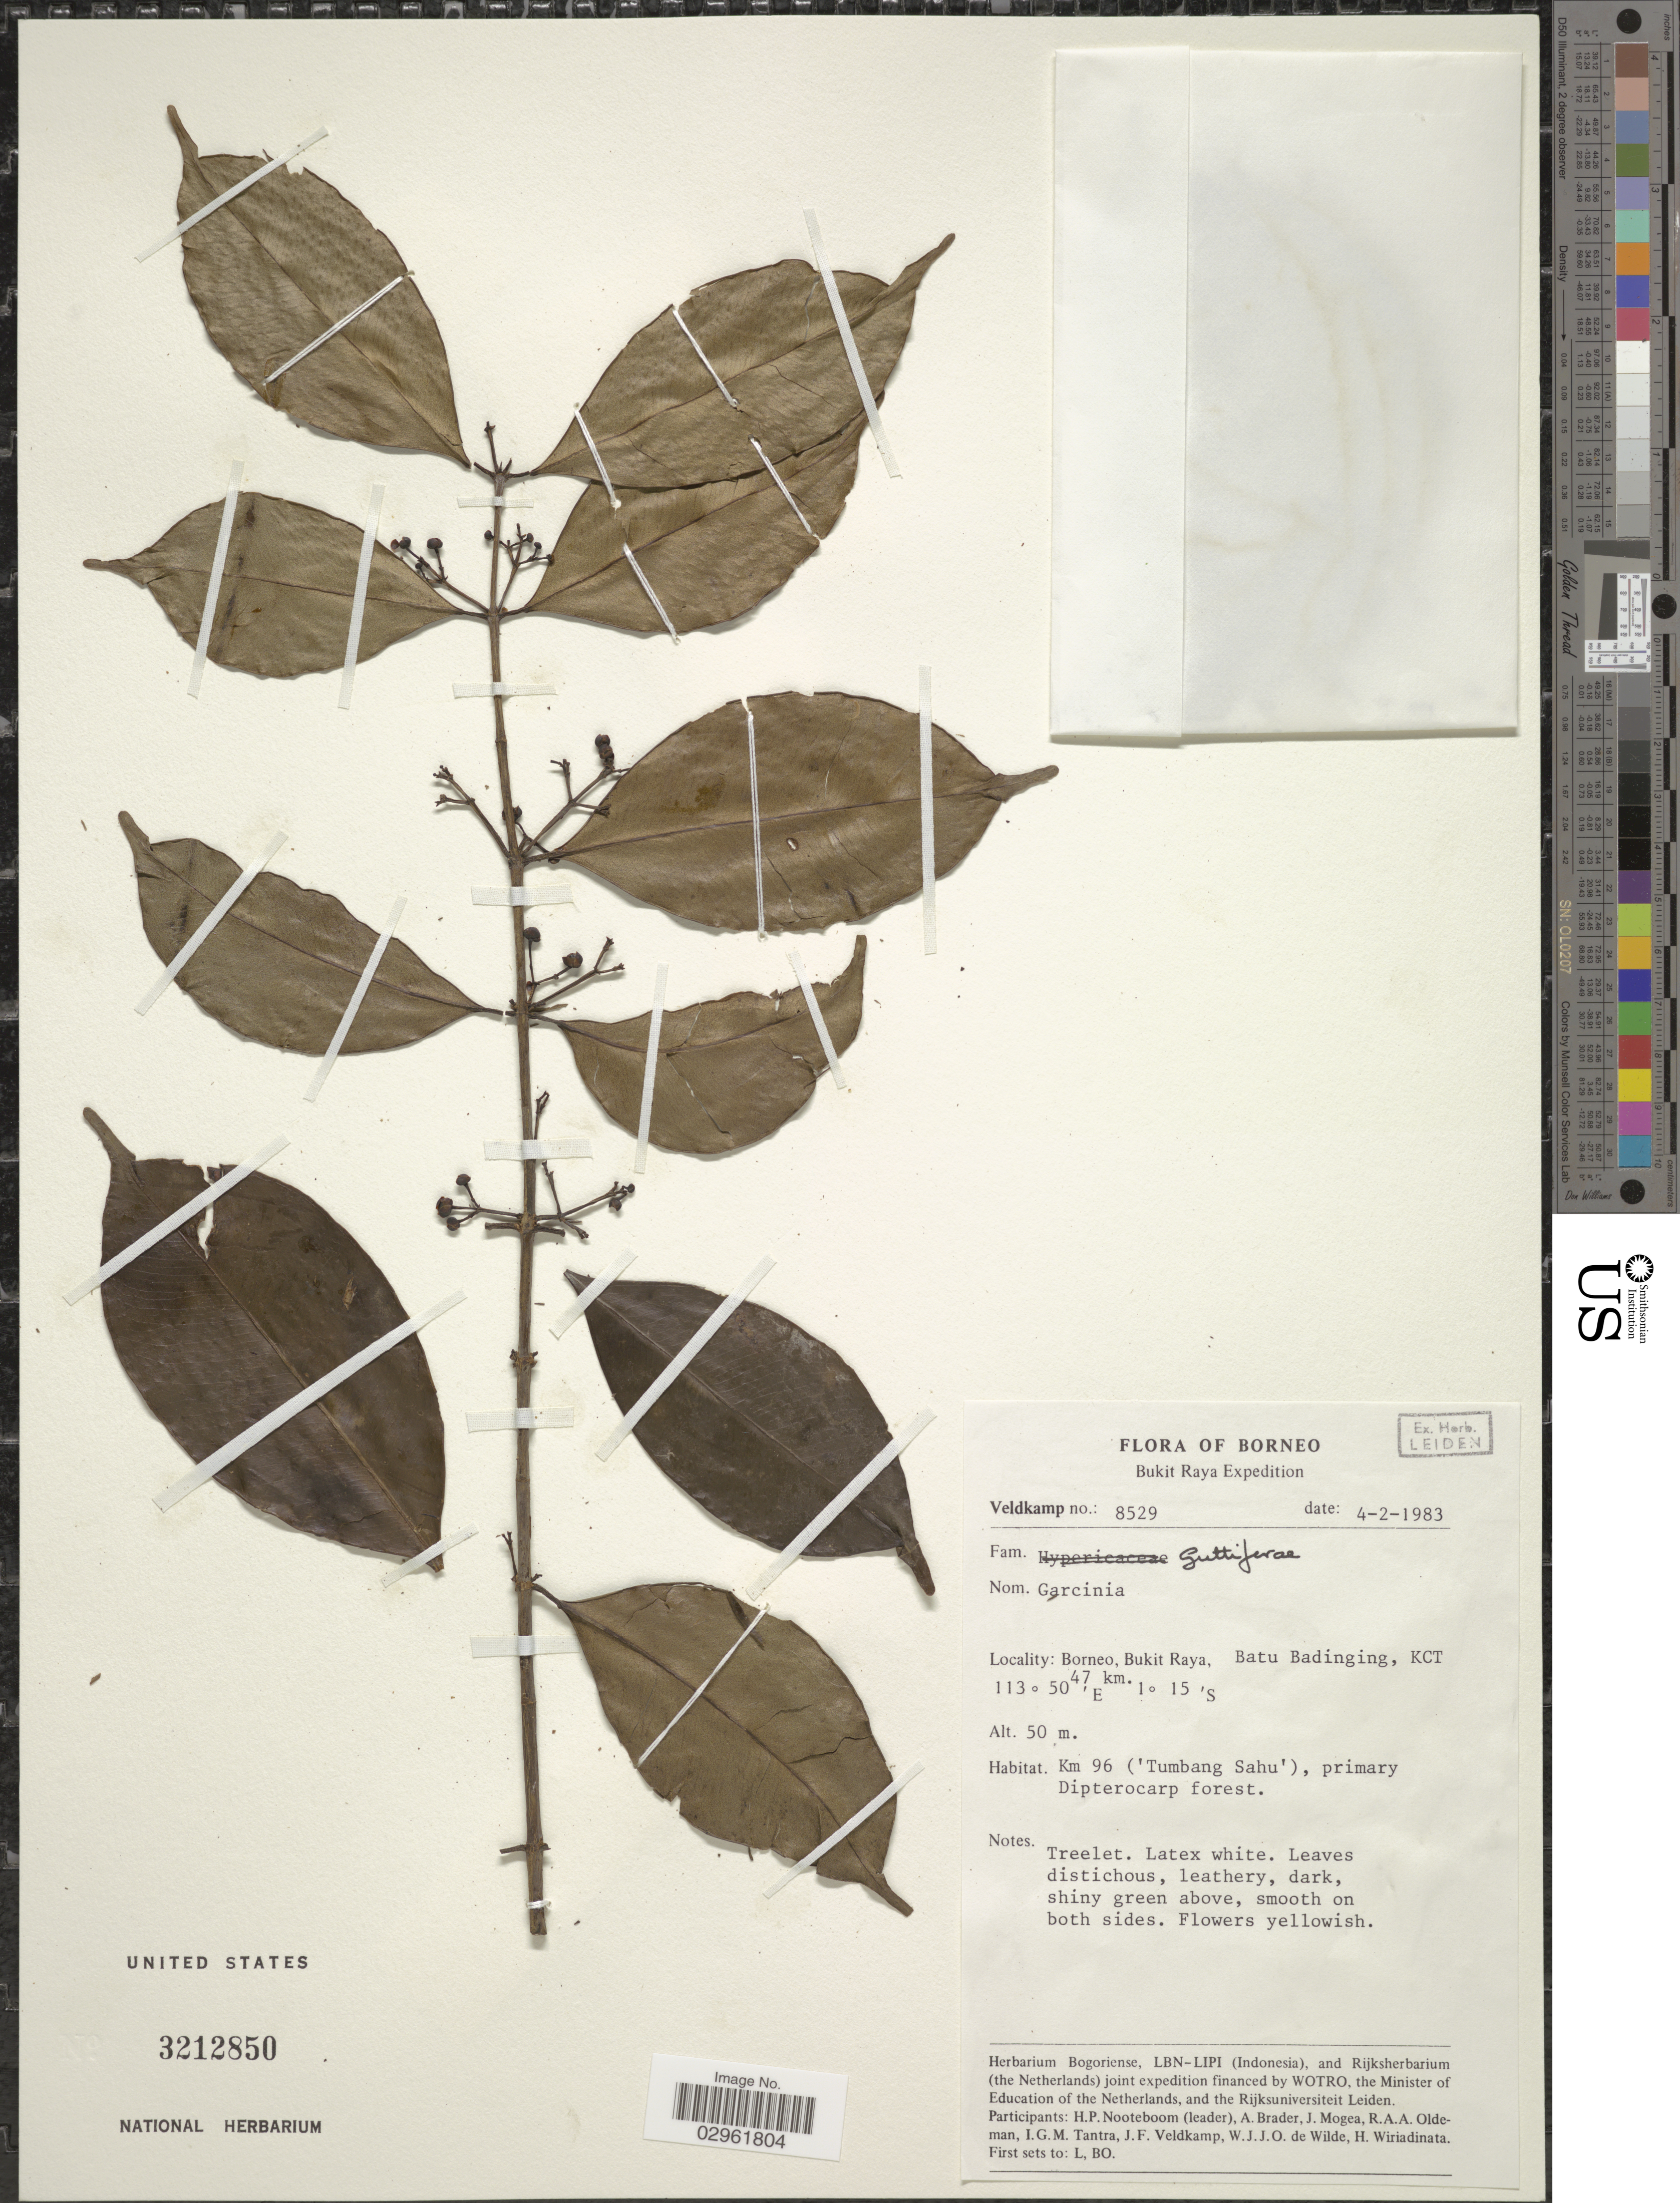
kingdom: Plantae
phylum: Tracheophyta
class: Magnoliopsida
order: Malpighiales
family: Clusiaceae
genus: Garcinia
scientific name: Garcinia sp.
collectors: J. F. Veldkamp, H. P. Nooteboom, A. Brader, J. Mogea & et al.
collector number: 8529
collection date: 1983-02-04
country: Indonesia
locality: Borneo, Bukit Raya, Batu Badinging, KCT, 47 km.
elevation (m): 50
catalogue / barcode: US 3212850